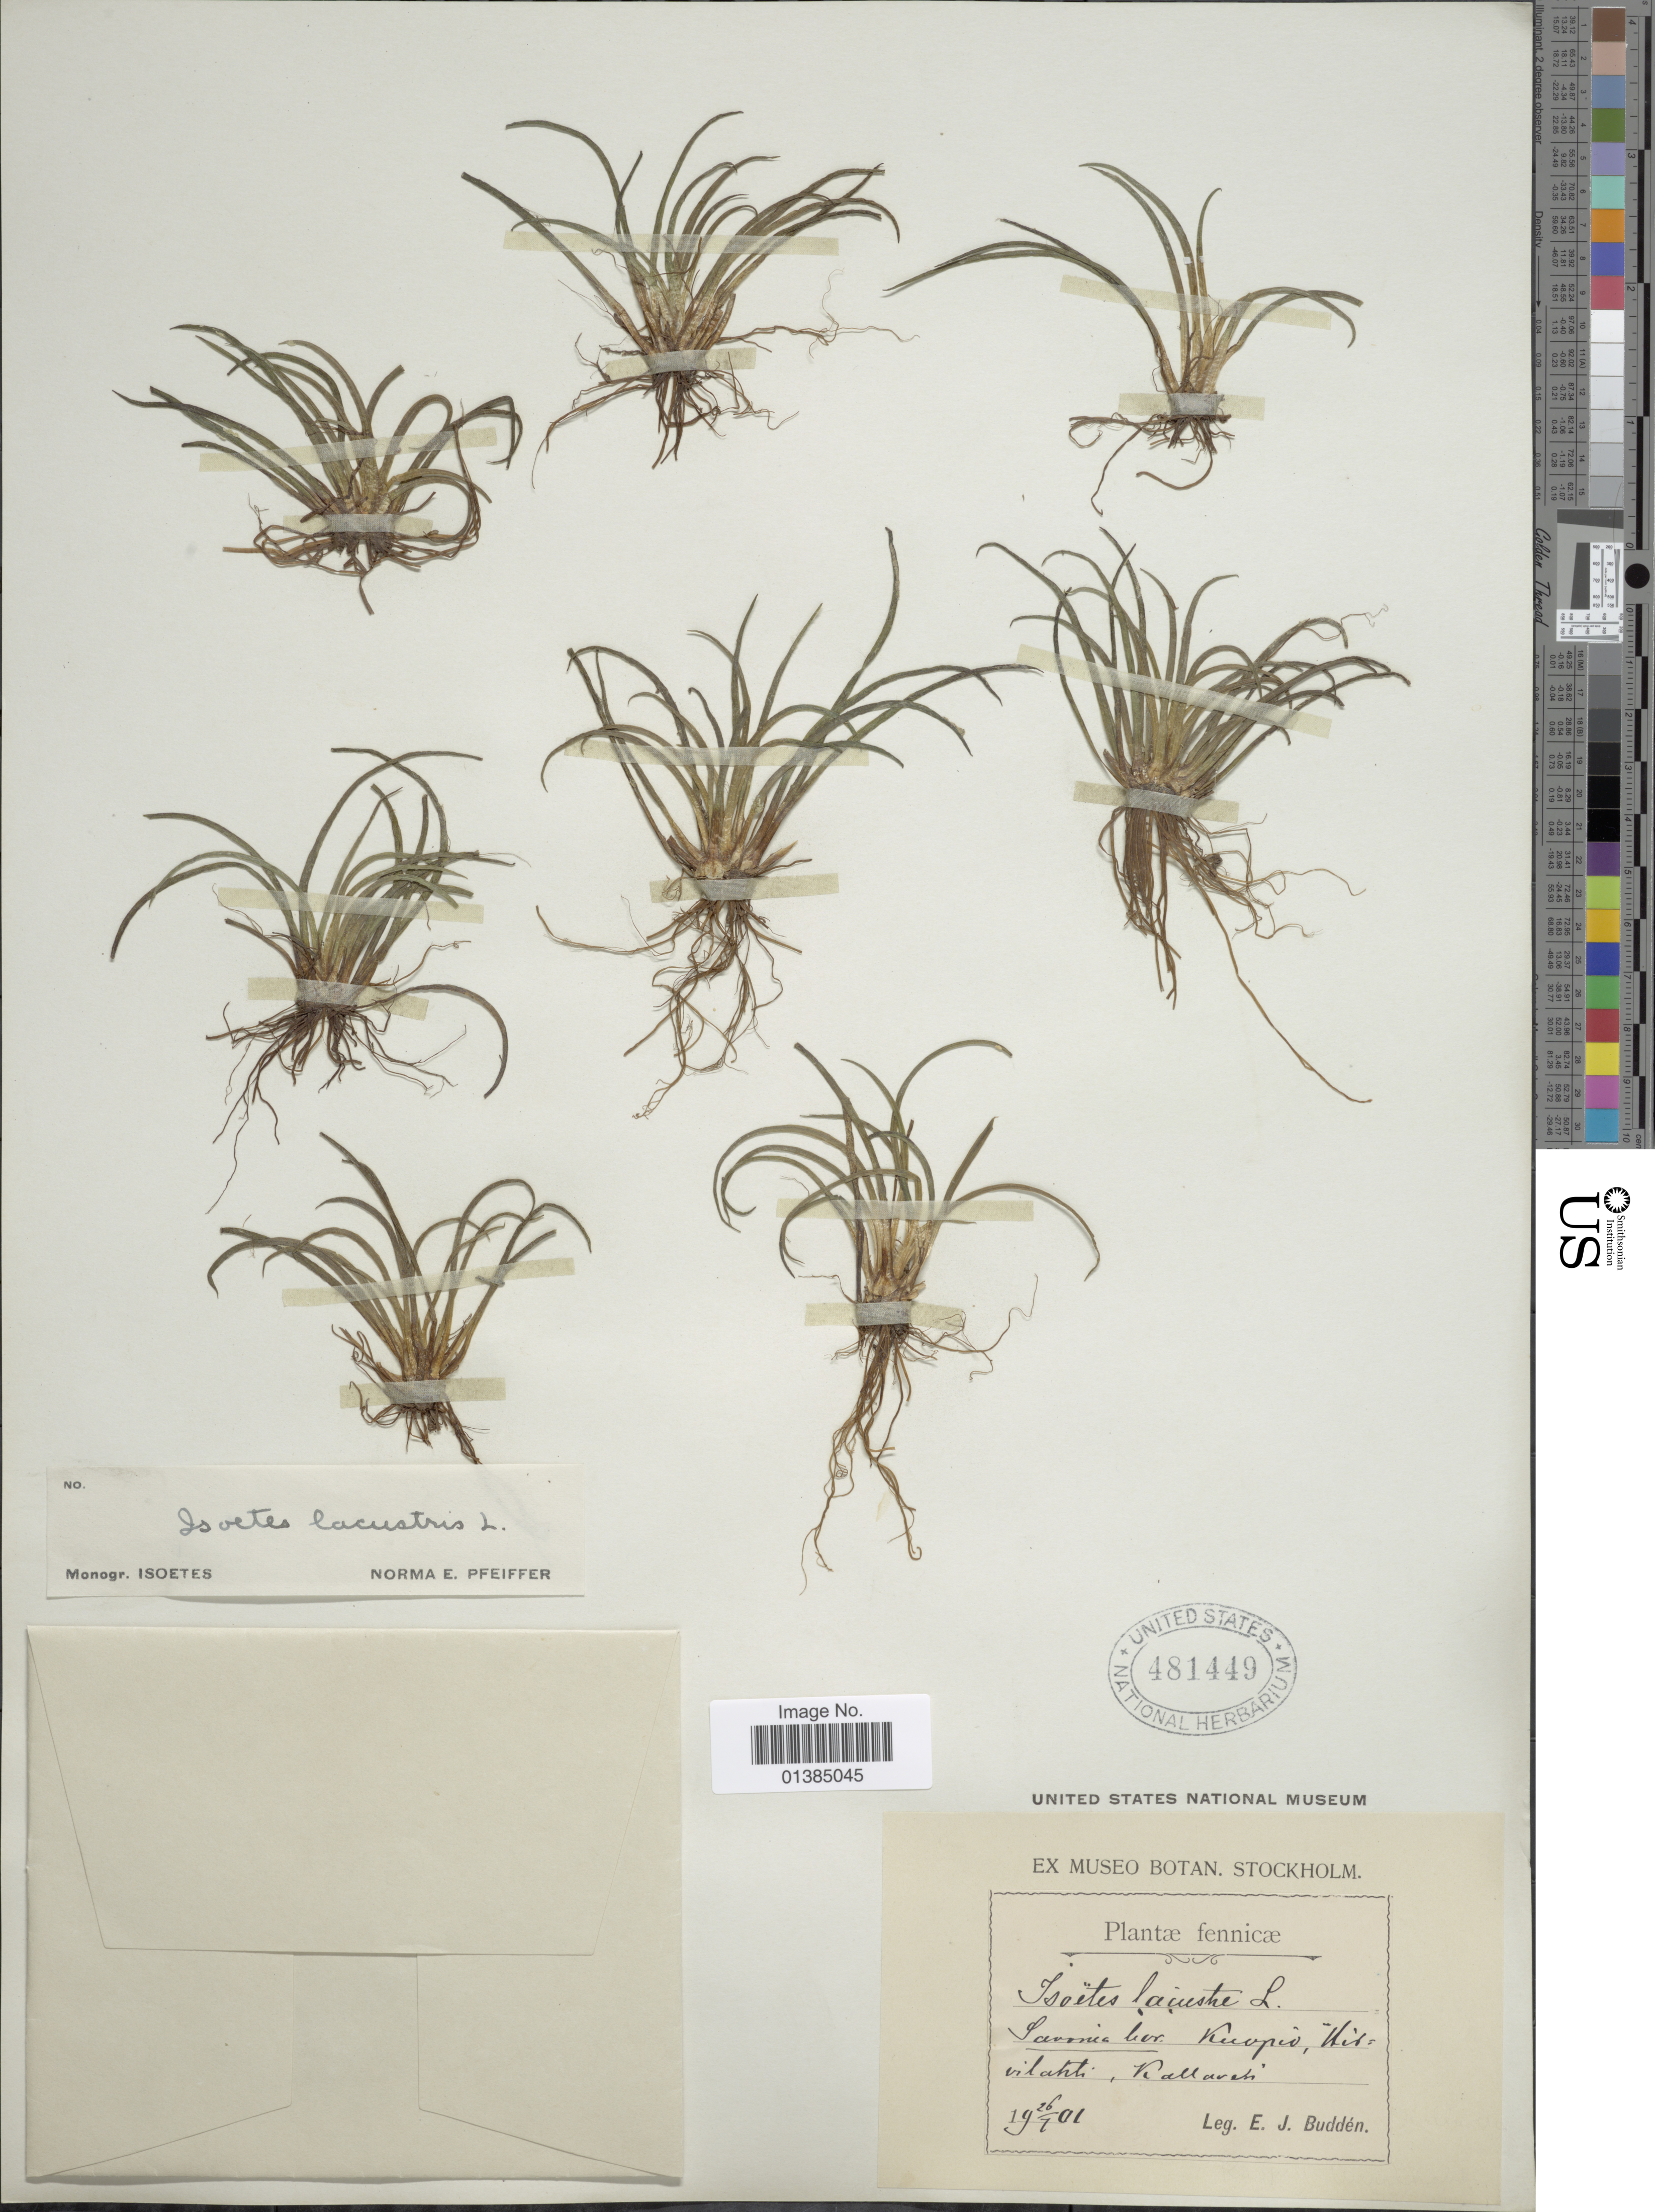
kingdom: Plantae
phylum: Tracheophyta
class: Lycopodiopsida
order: Isoetales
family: Isoetaceae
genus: Isoetes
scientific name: Isoetes lacustris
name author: L.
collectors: E. Buddén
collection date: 1901-07-26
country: Finland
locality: Savonia bor. Kuopio, Hirvilahti, Kallaveti.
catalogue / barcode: US 481449